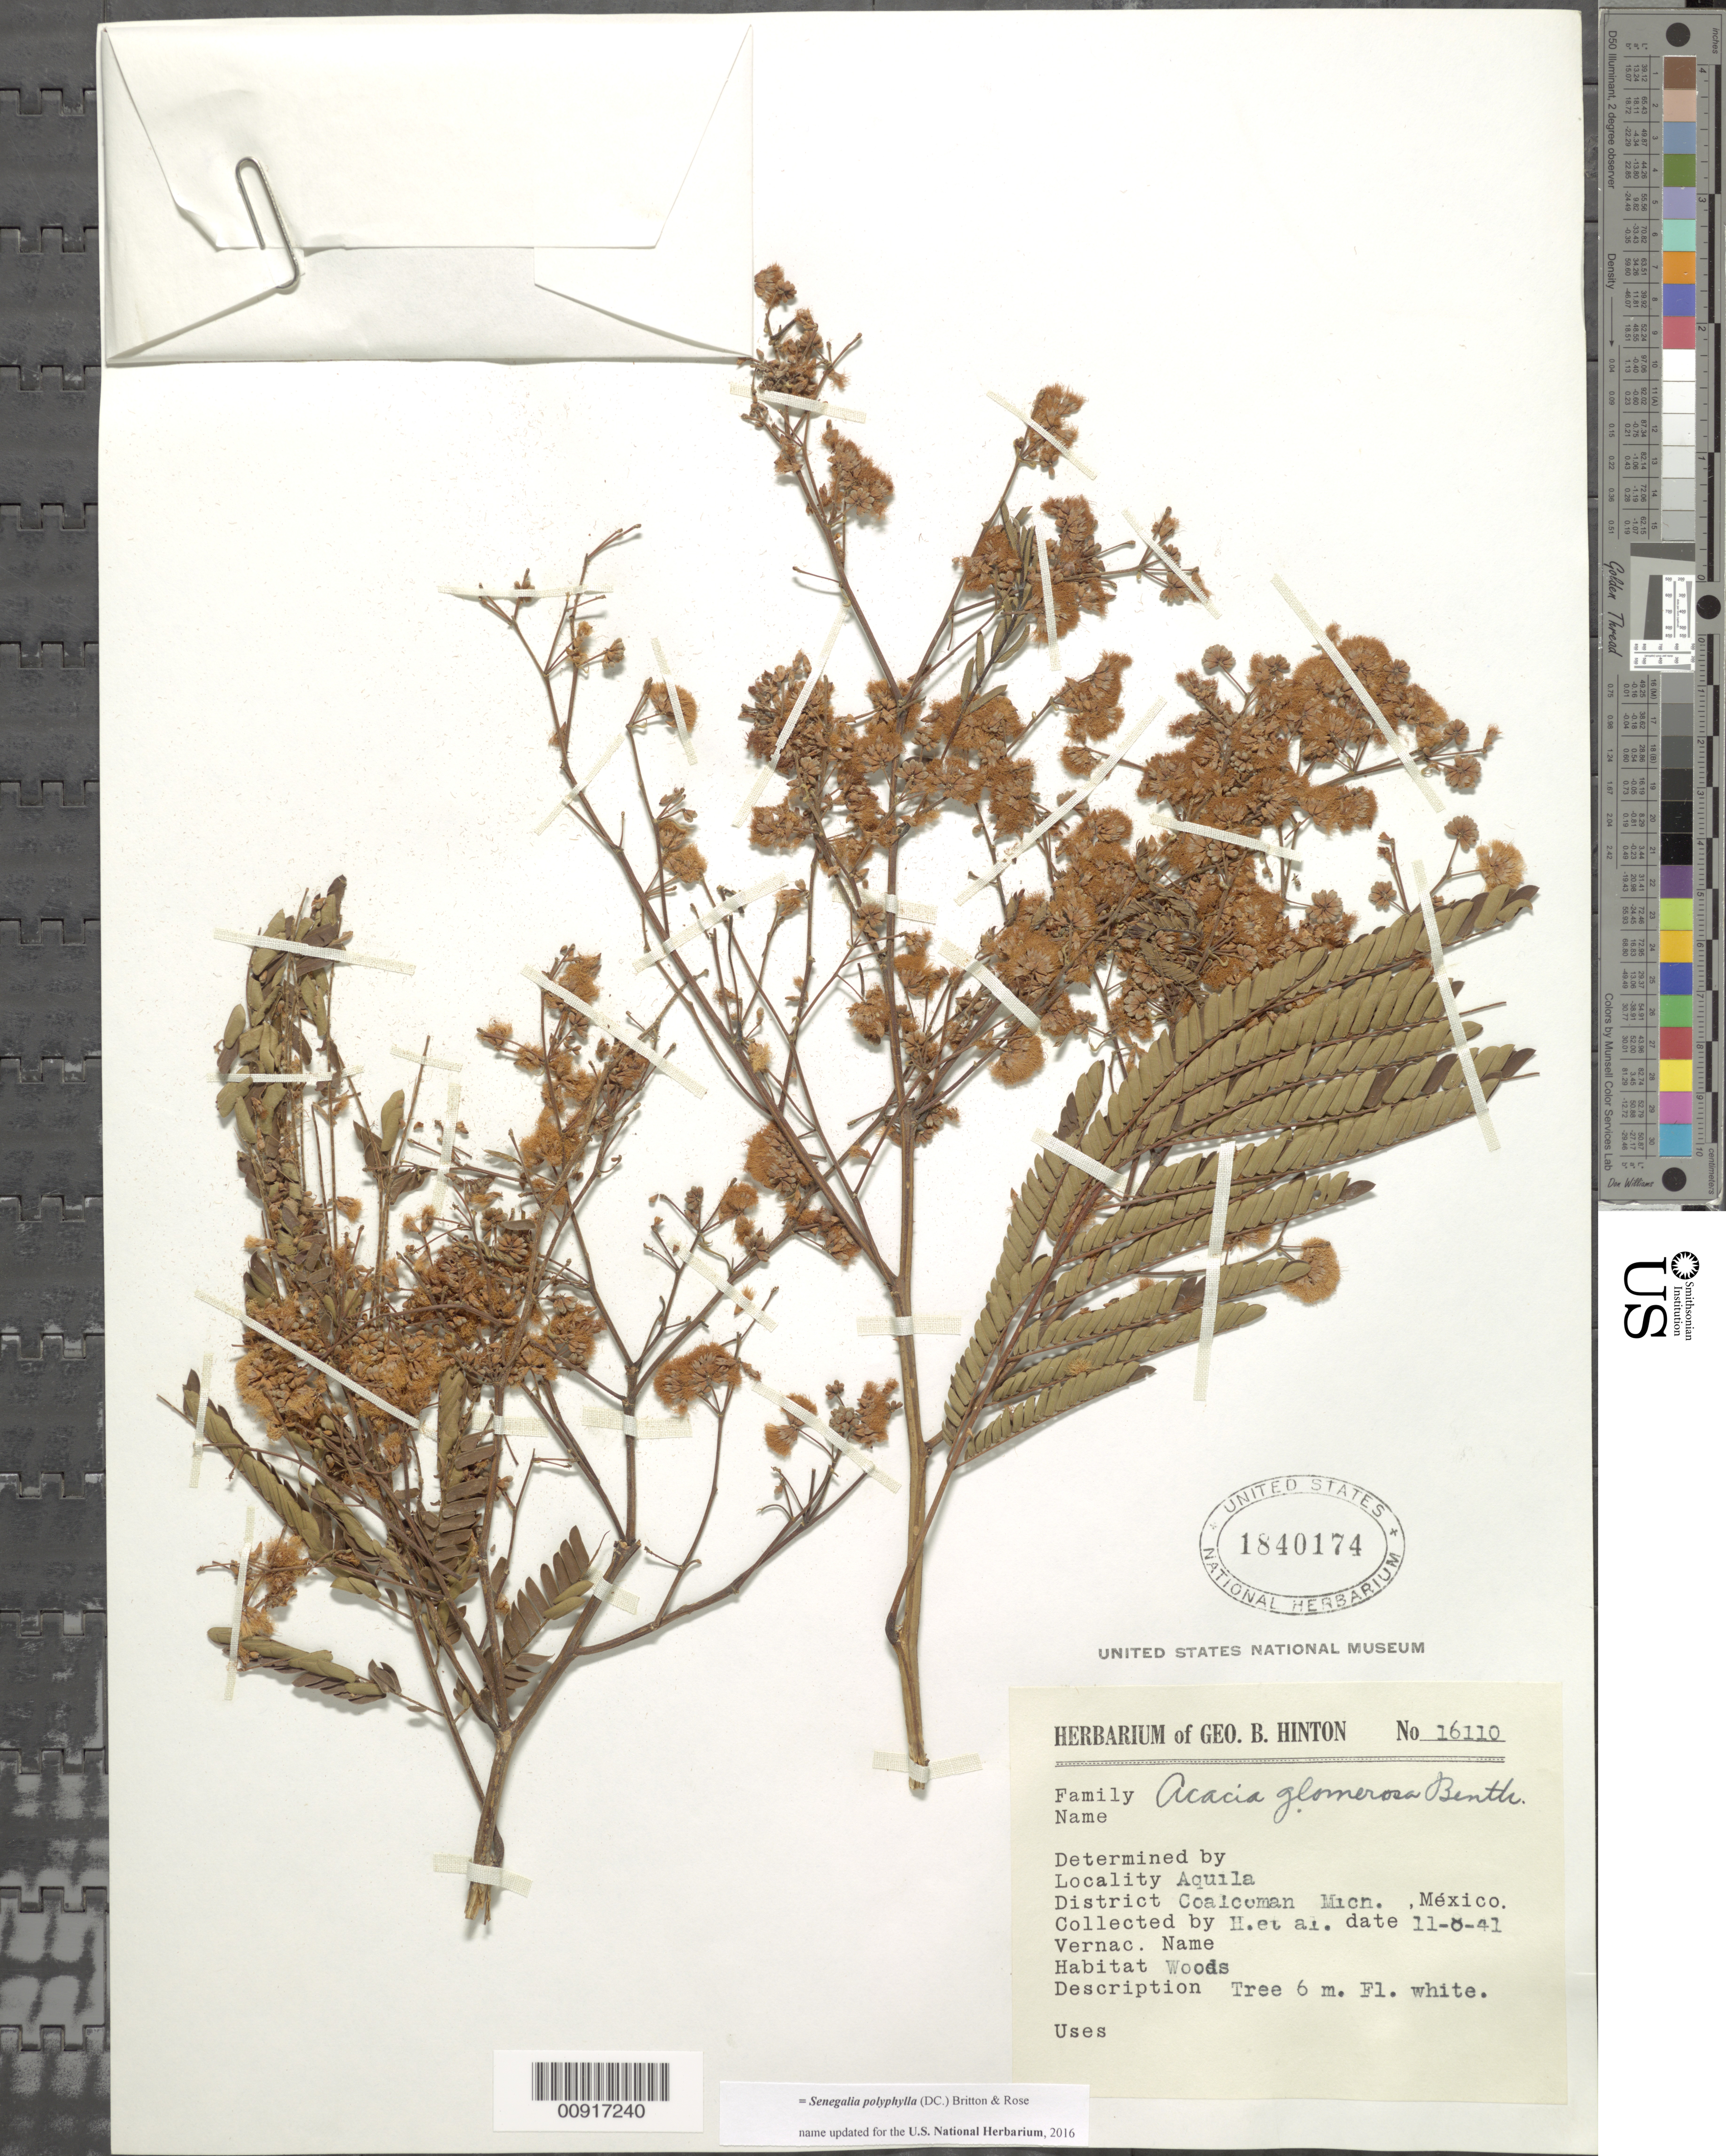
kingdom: Plantae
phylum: Tracheophyta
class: Magnoliopsida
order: Fabales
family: Fabaceae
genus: Senegalia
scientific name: Senegalia polyphylla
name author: (DC.) Britton & Rose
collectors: G. B. Hinton & et al.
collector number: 16110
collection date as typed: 08 Nov 1941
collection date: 1941-11-08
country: Mexico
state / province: Michoacán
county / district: Coalcomán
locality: Aquila, District Coalcomán, Michoacán.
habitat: Woods.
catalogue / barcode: US 1840174